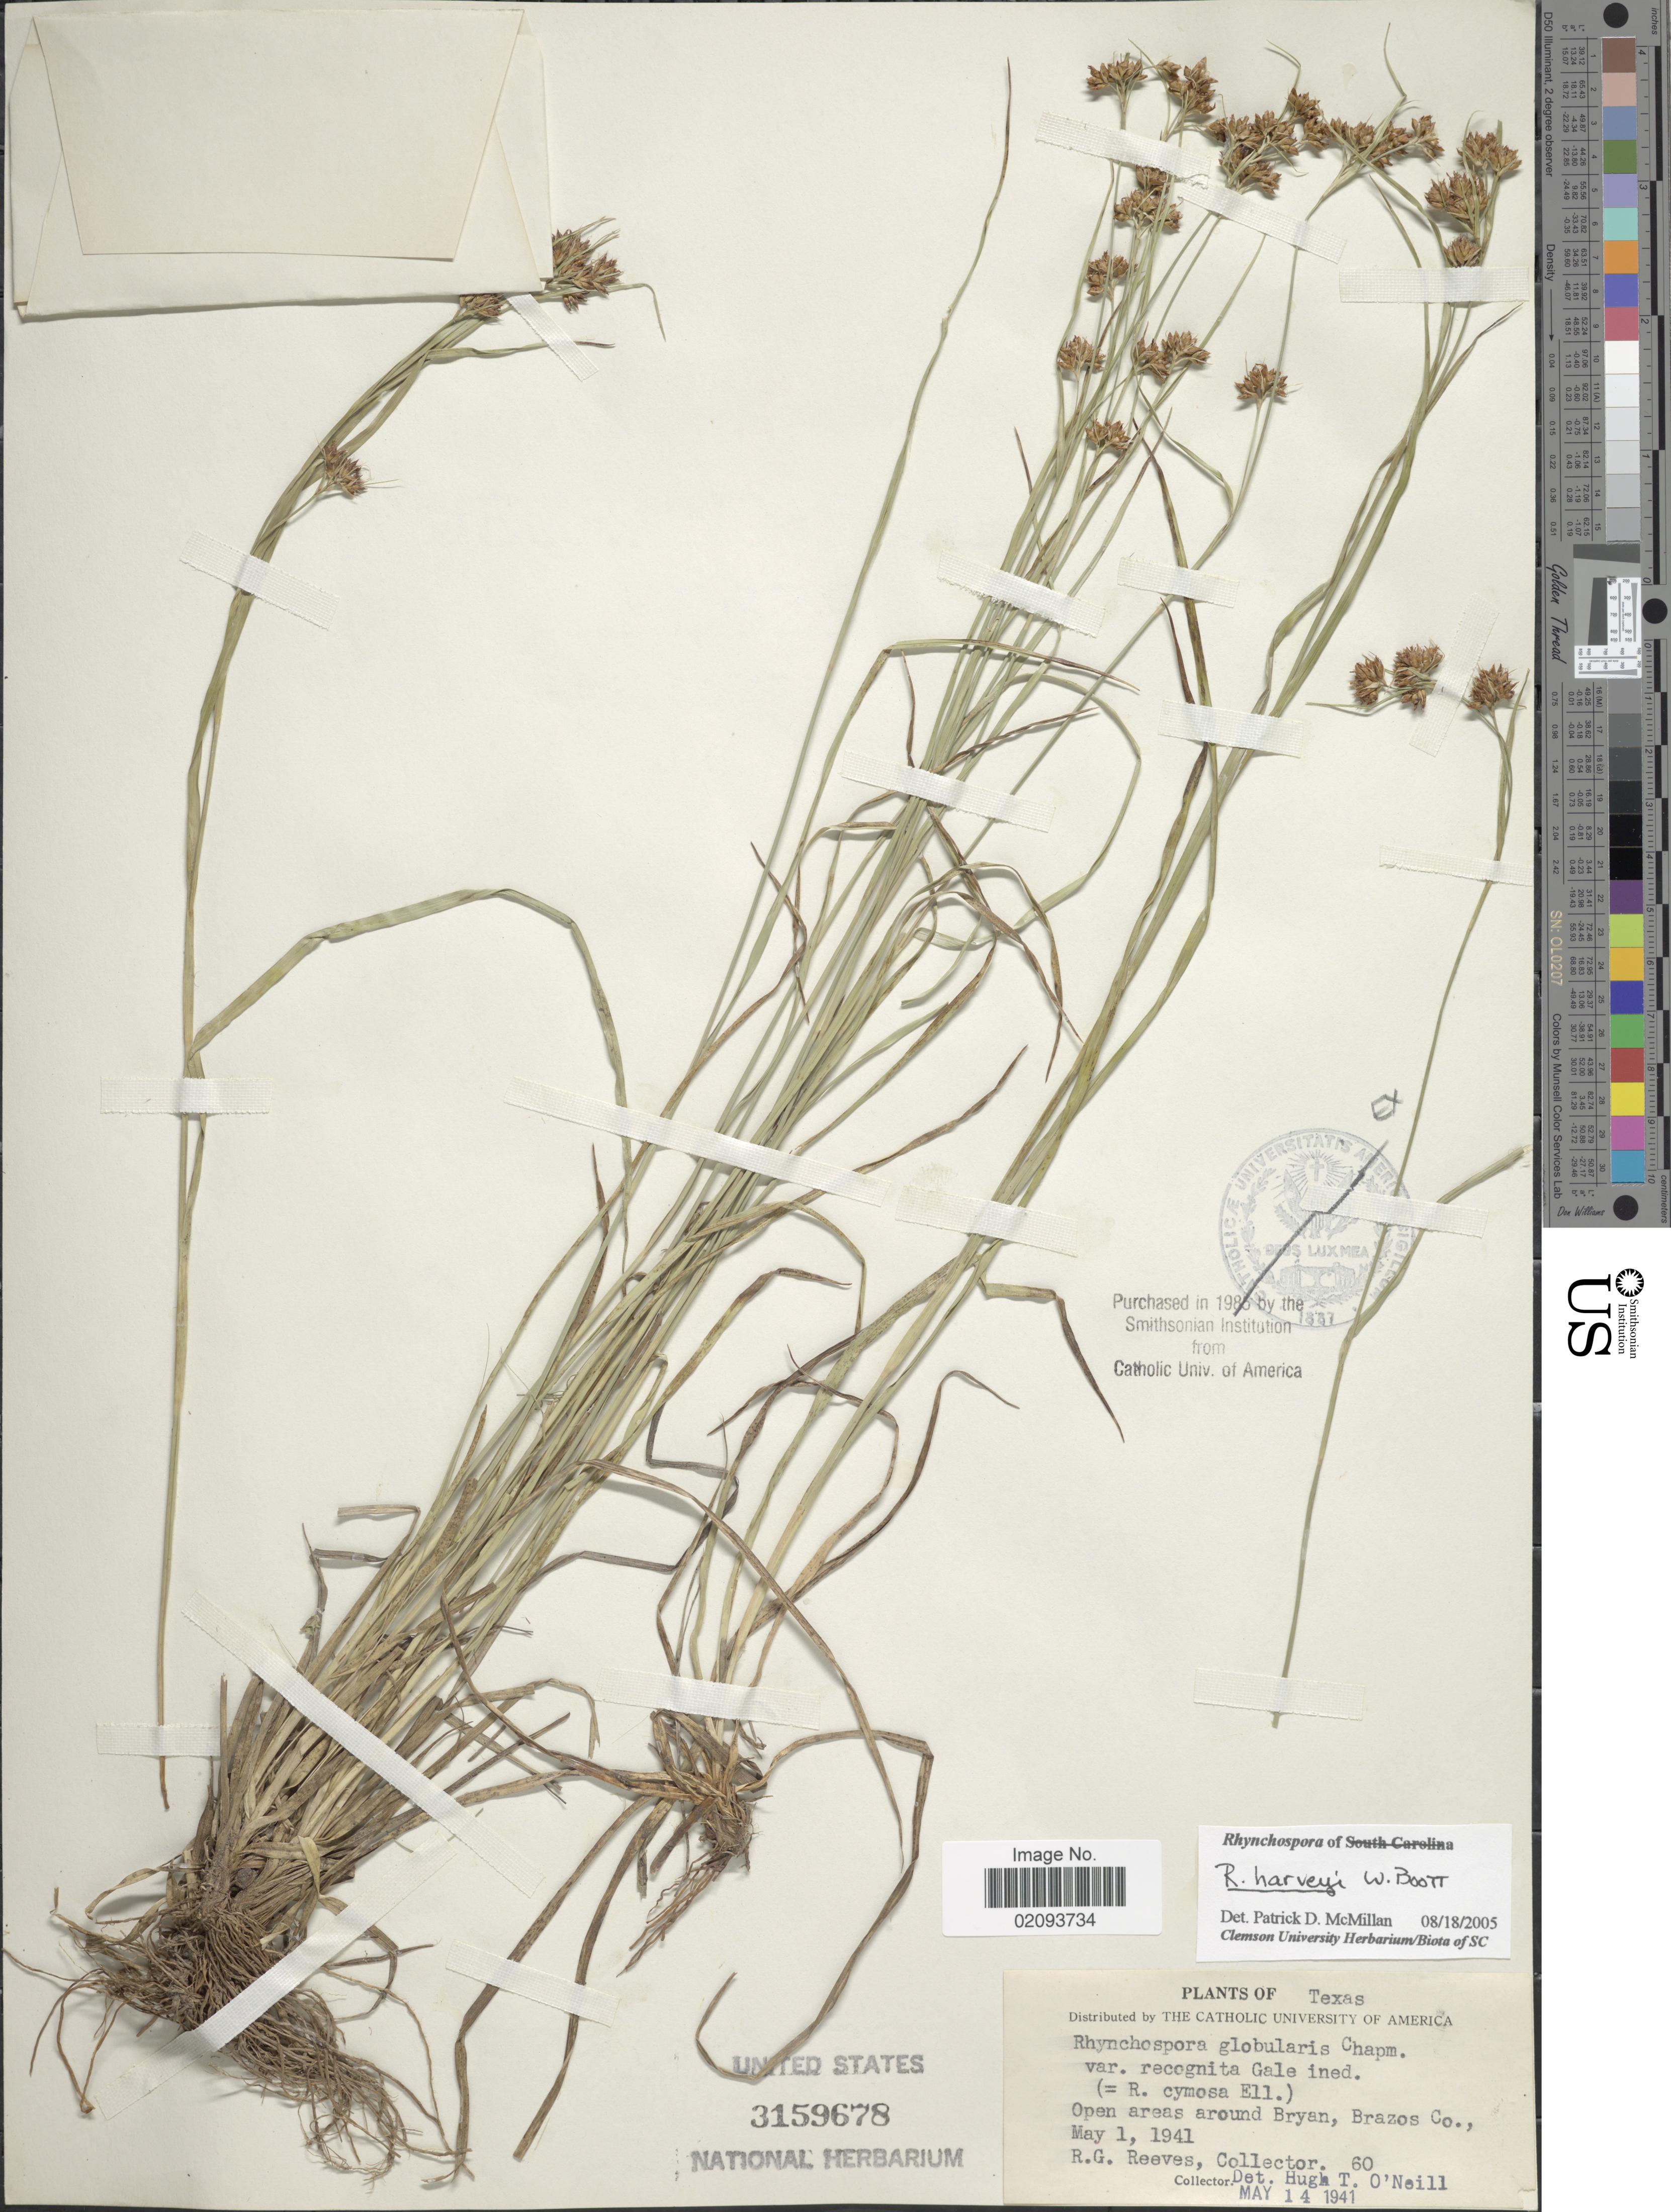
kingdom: Plantae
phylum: Tracheophyta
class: Liliopsida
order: Poales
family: Cyperaceae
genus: Rhynchospora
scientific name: Rhynchospora harveyi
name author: W. Boott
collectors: R. G. Reeves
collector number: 60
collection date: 1941-05-01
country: United States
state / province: Texas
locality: Open areas around Bryan, Brazos Co.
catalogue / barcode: US 3159678